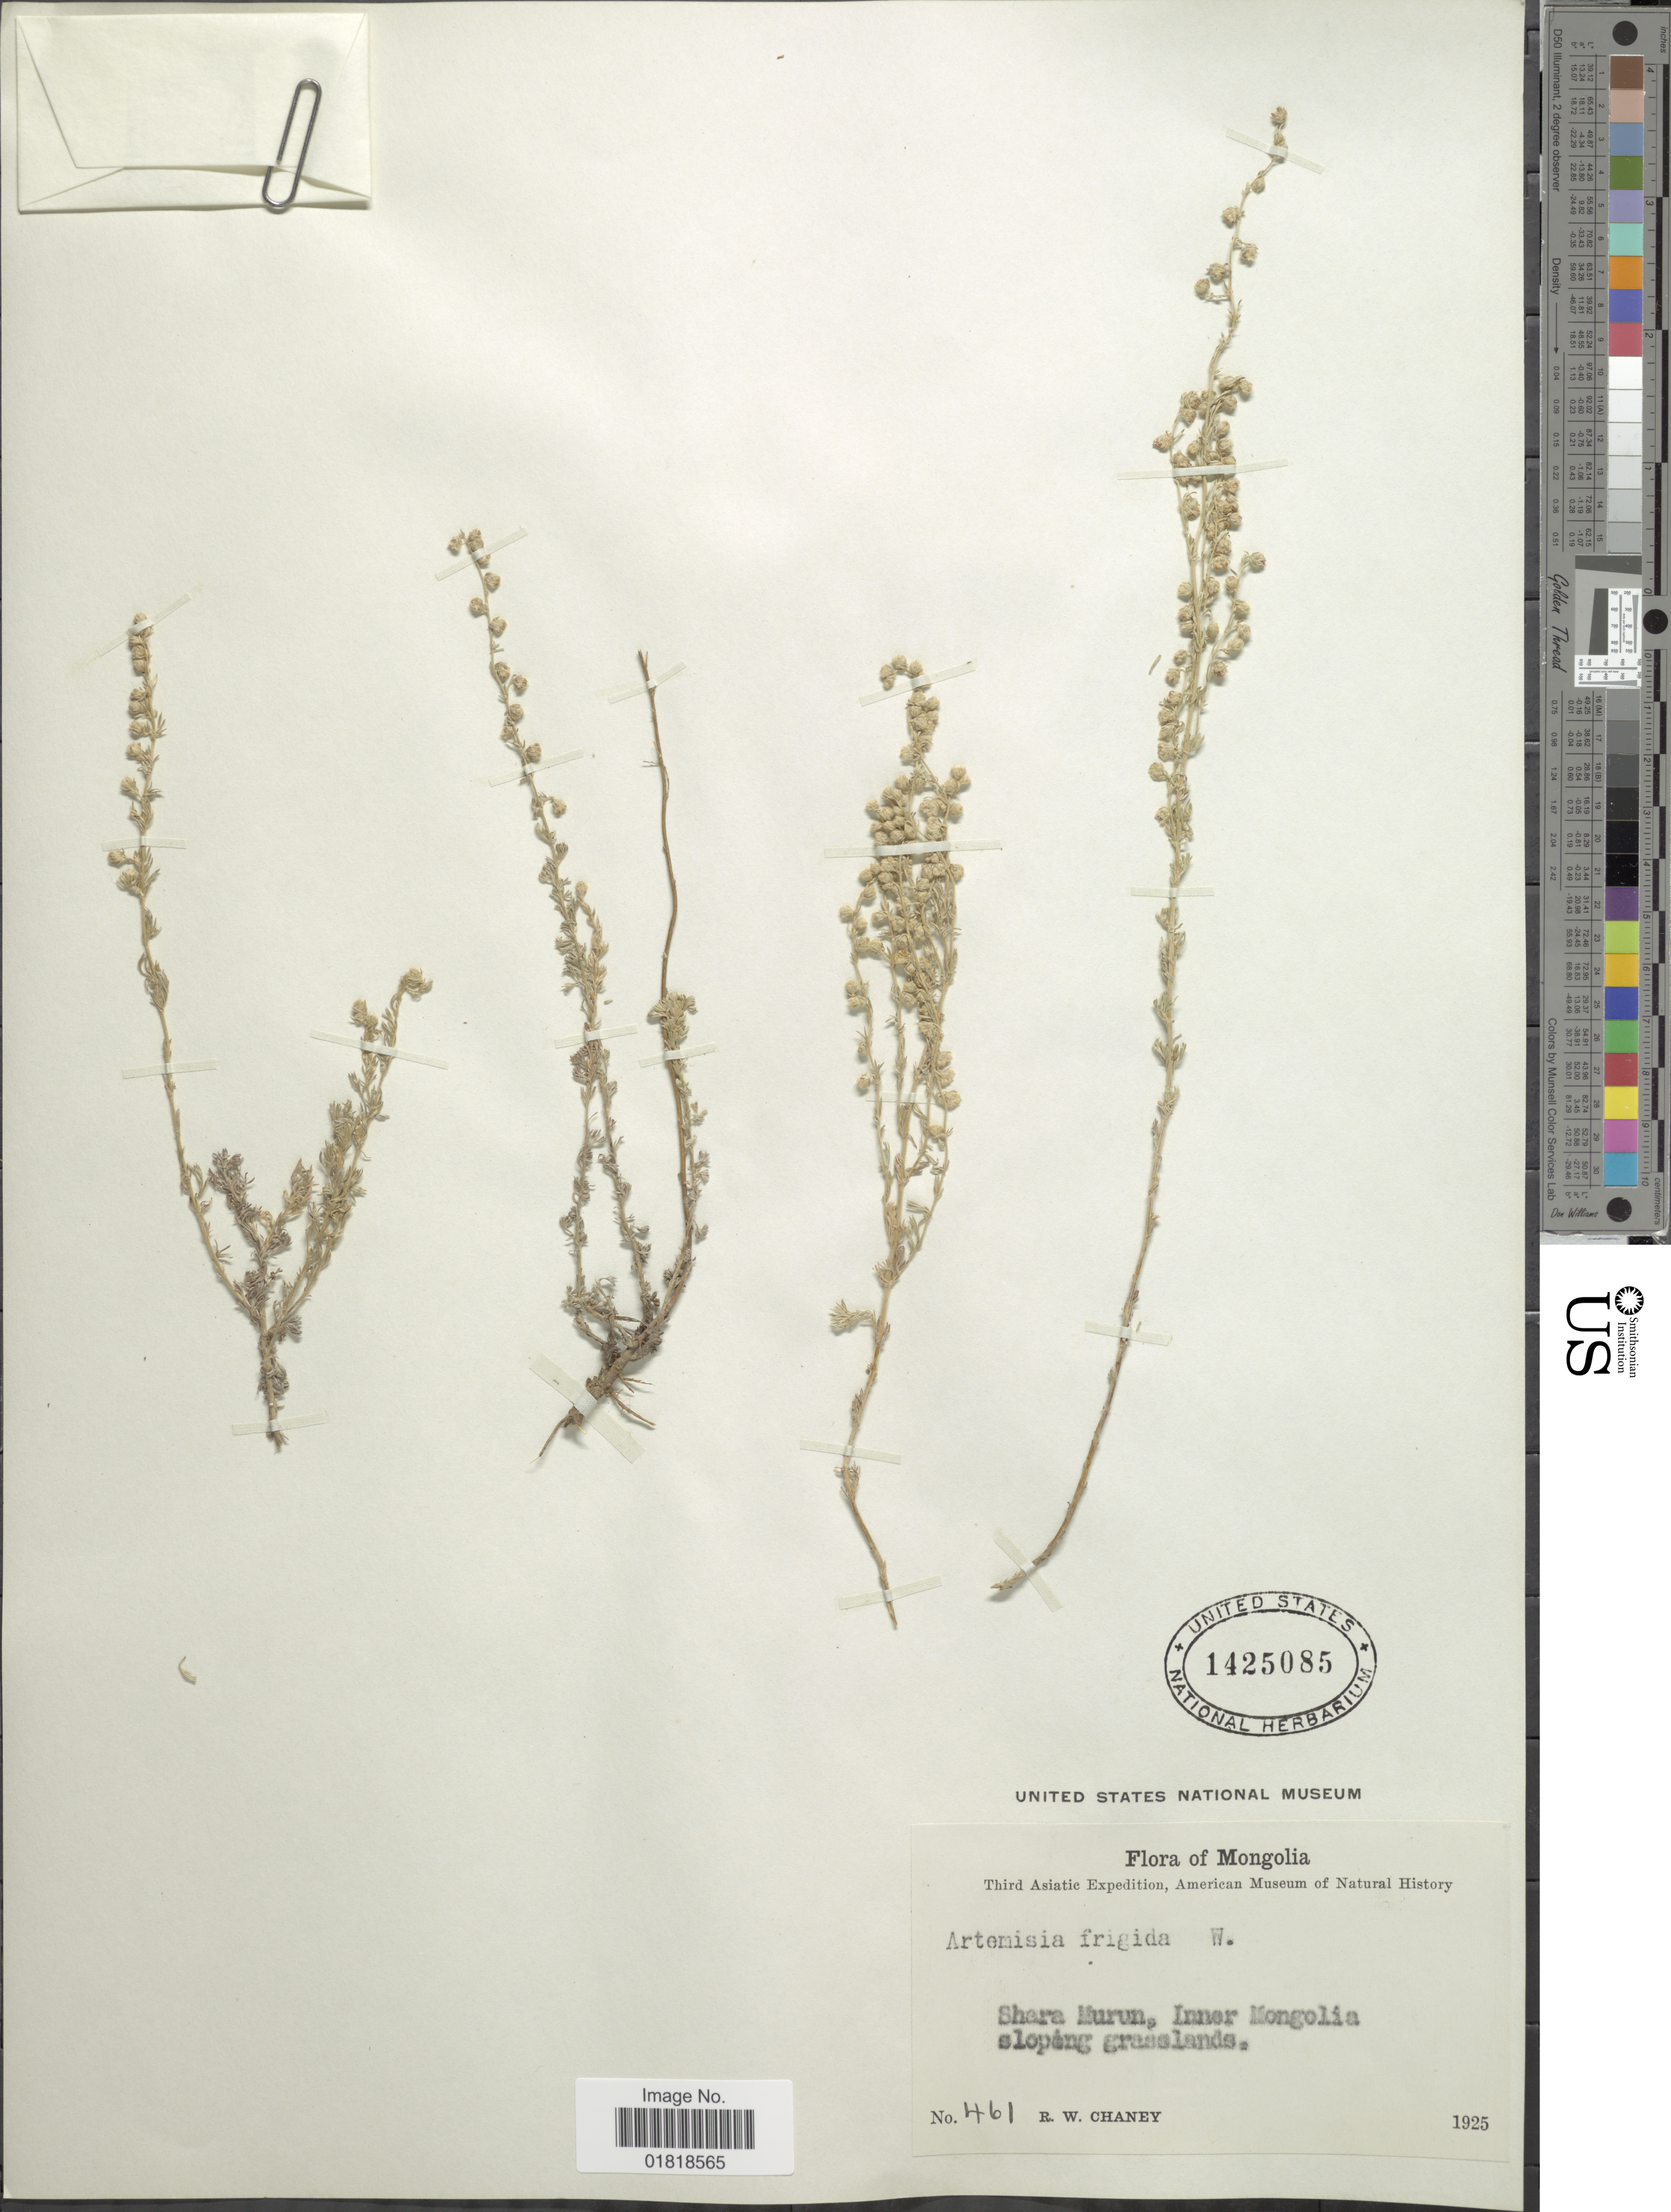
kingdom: Plantae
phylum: Tracheophyta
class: Magnoliopsida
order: Asterales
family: Asteraceae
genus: Artemisia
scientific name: Artemisia frigida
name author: Willd.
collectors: R. Chaney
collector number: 461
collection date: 1925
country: China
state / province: Nei Monggol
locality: Sharu Murun, Inner Mongolia sloping grasslands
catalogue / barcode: US 1425085